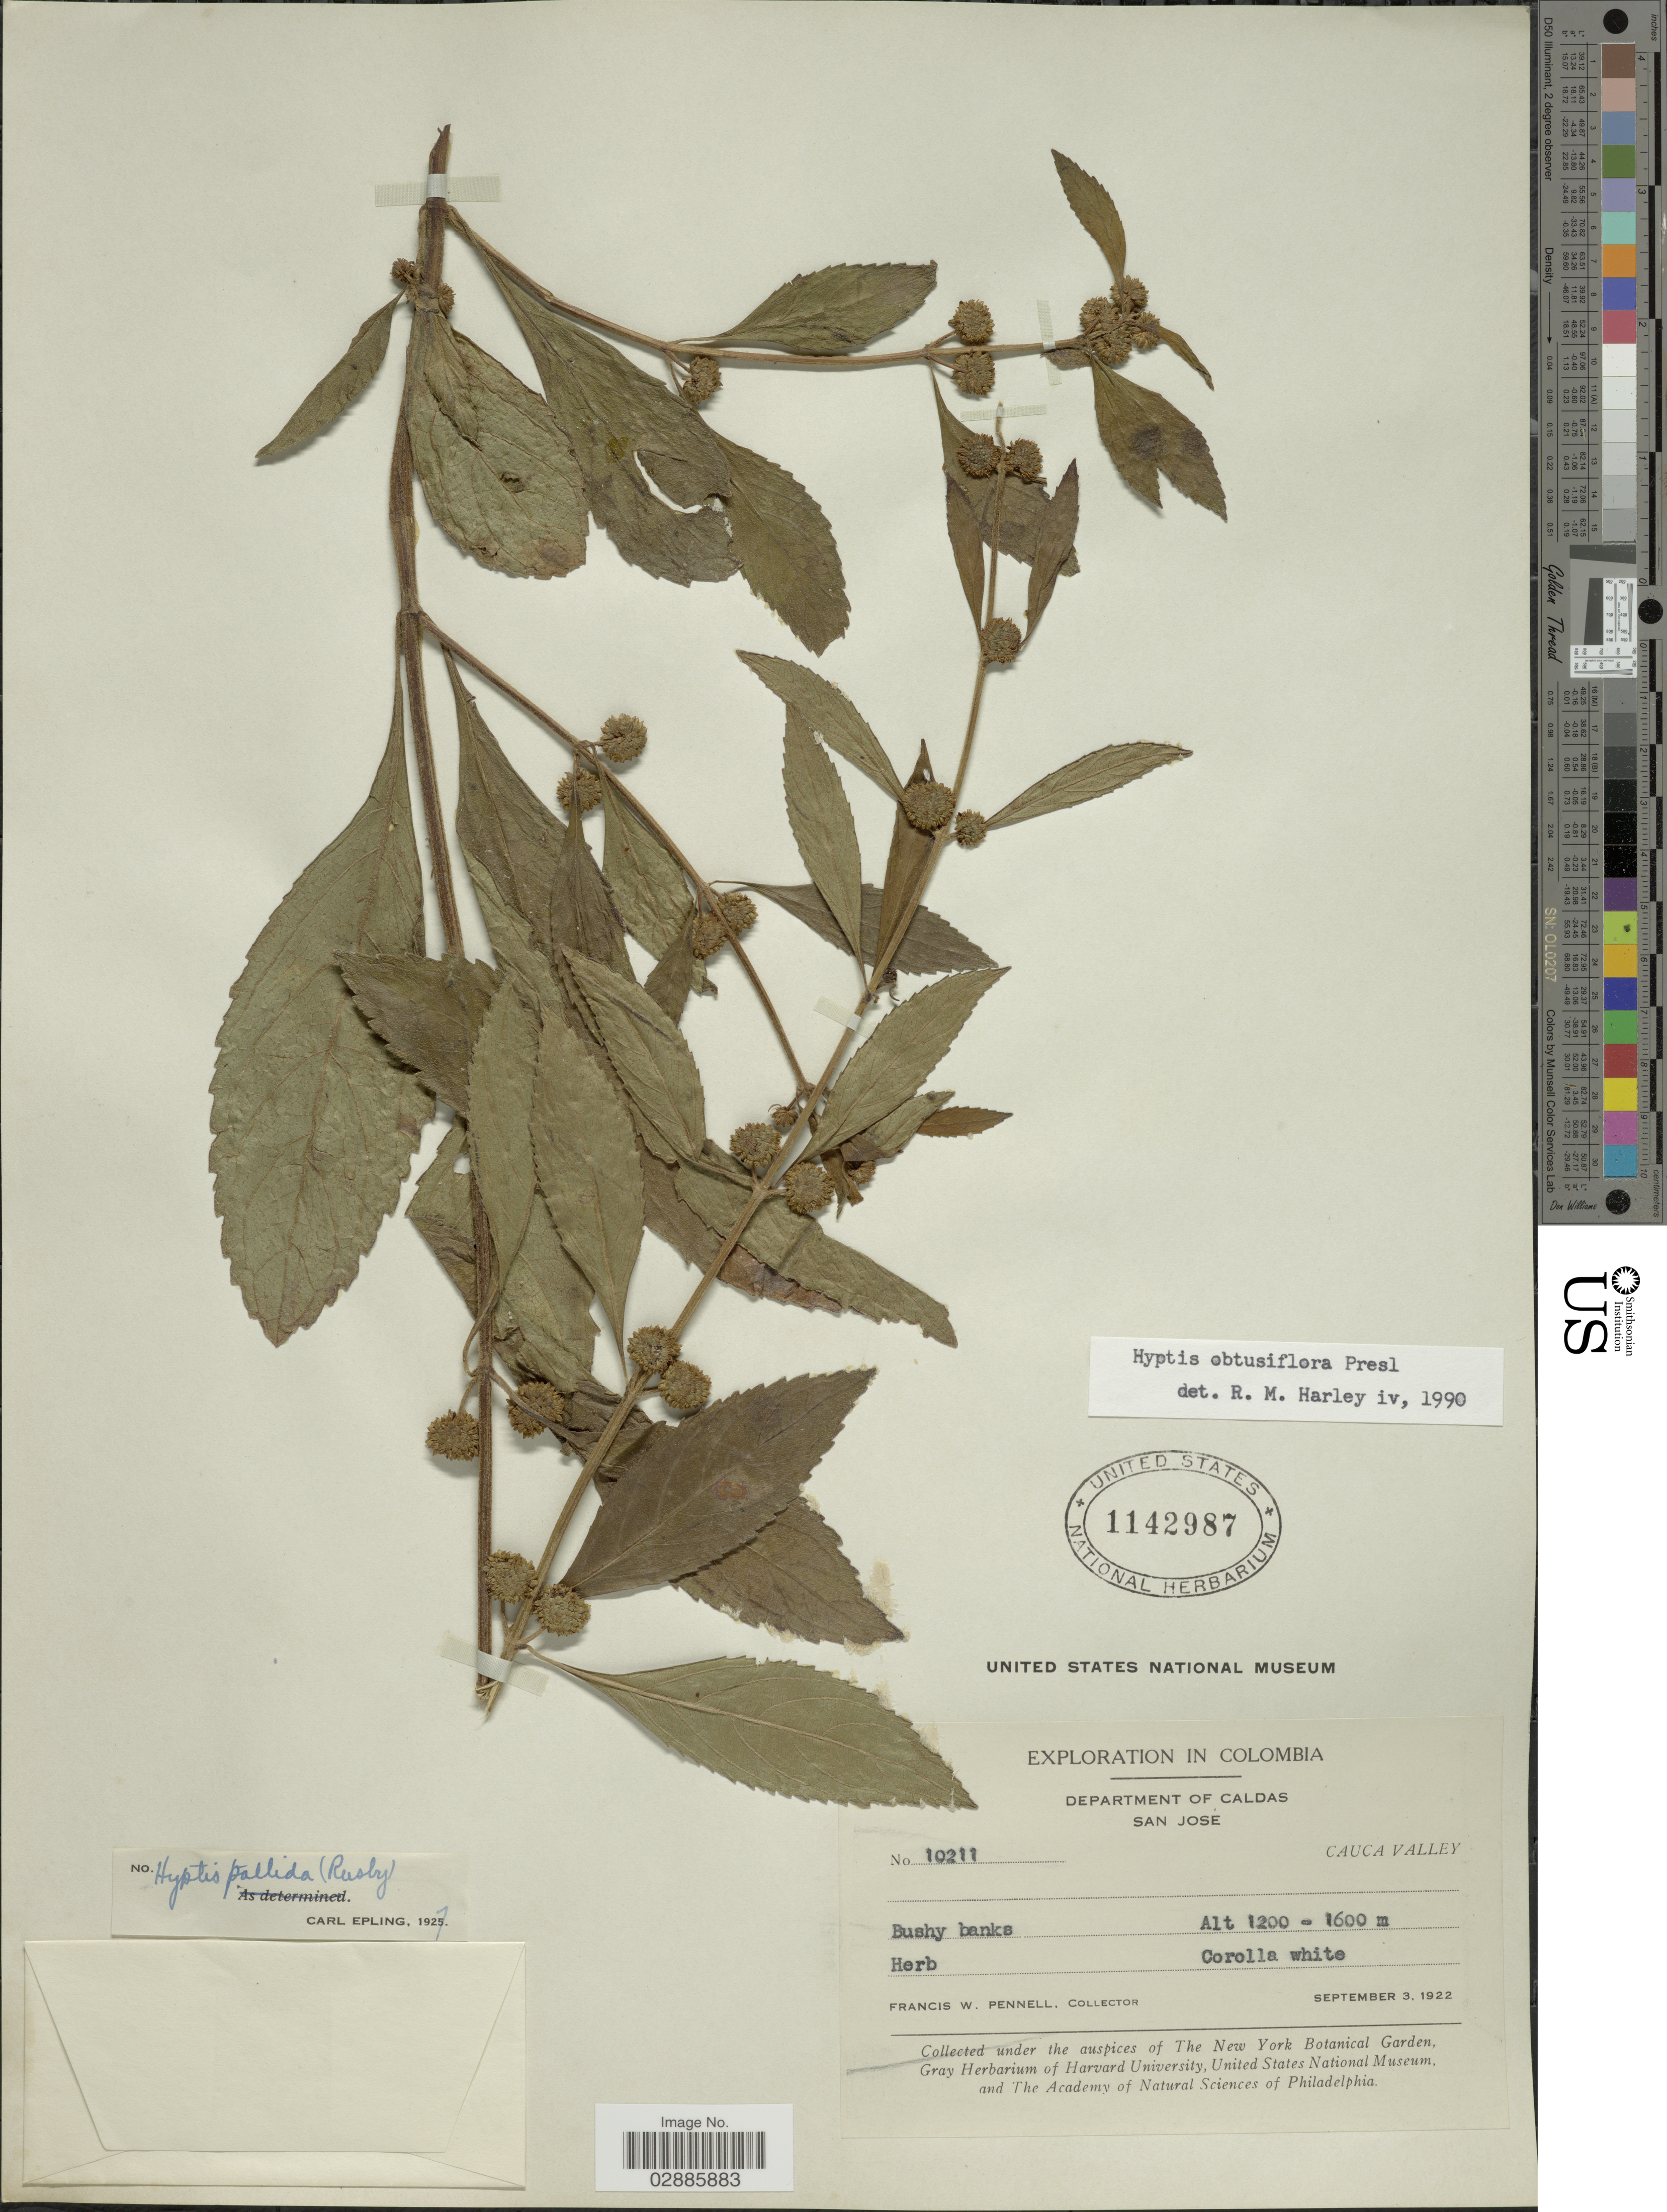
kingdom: Plantae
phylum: Tracheophyta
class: Magnoliopsida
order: Lamiales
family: Lamiaceae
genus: Hyptis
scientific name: Hyptis obtusiflora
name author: C. Presl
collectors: F. W. Pennell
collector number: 10211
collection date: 1922-09-03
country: Colombia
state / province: Caldas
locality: Department of Caldas, San Jose, Cauca Valley.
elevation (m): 1200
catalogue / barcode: US 1142987